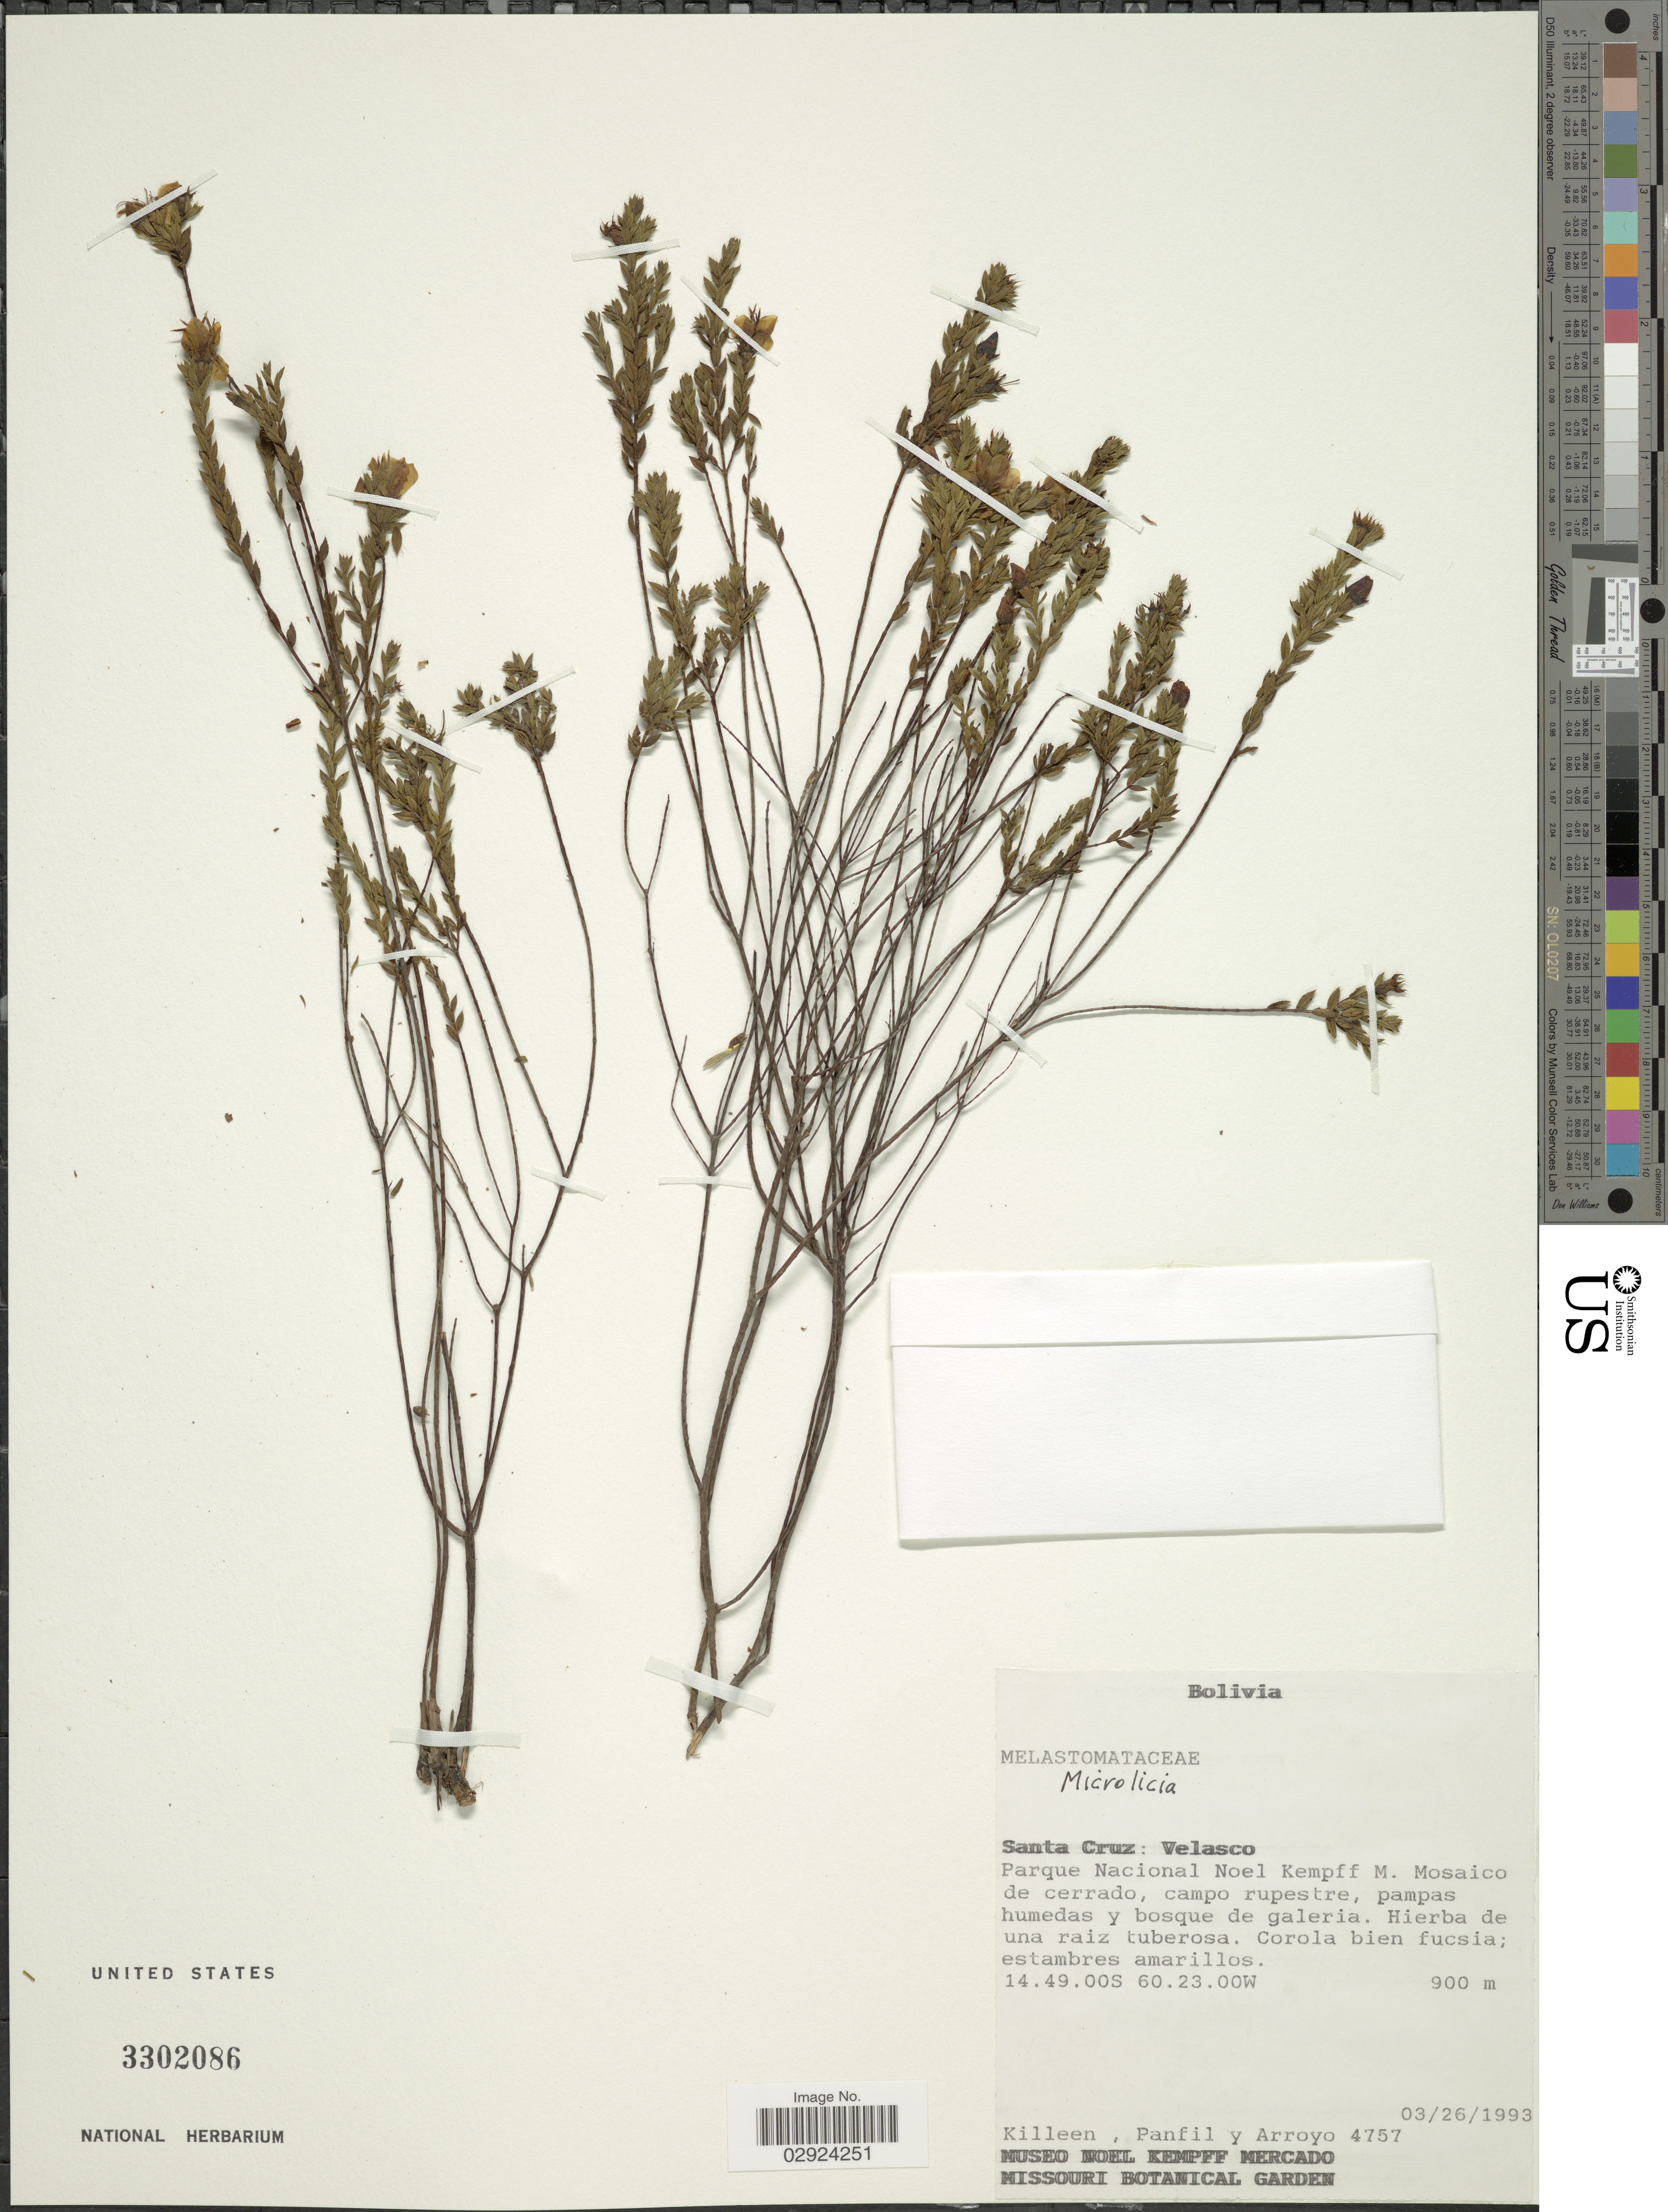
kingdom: Plantae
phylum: Tracheophyta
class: Magnoliopsida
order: Myrtales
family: Melastomataceae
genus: Microlicia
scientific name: Microlicia sp.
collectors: Killeen, --, -- Panfil & Arroyo, --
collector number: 4757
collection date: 1993-03-26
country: Bolivia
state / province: Santa Cruz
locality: Santa Cruz: Velasco, Parque Nacional Noel Kempff . Mosaico de cercado, campo rupestre, pampas humedas y bosque de galeria.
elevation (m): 900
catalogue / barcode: US 3302086